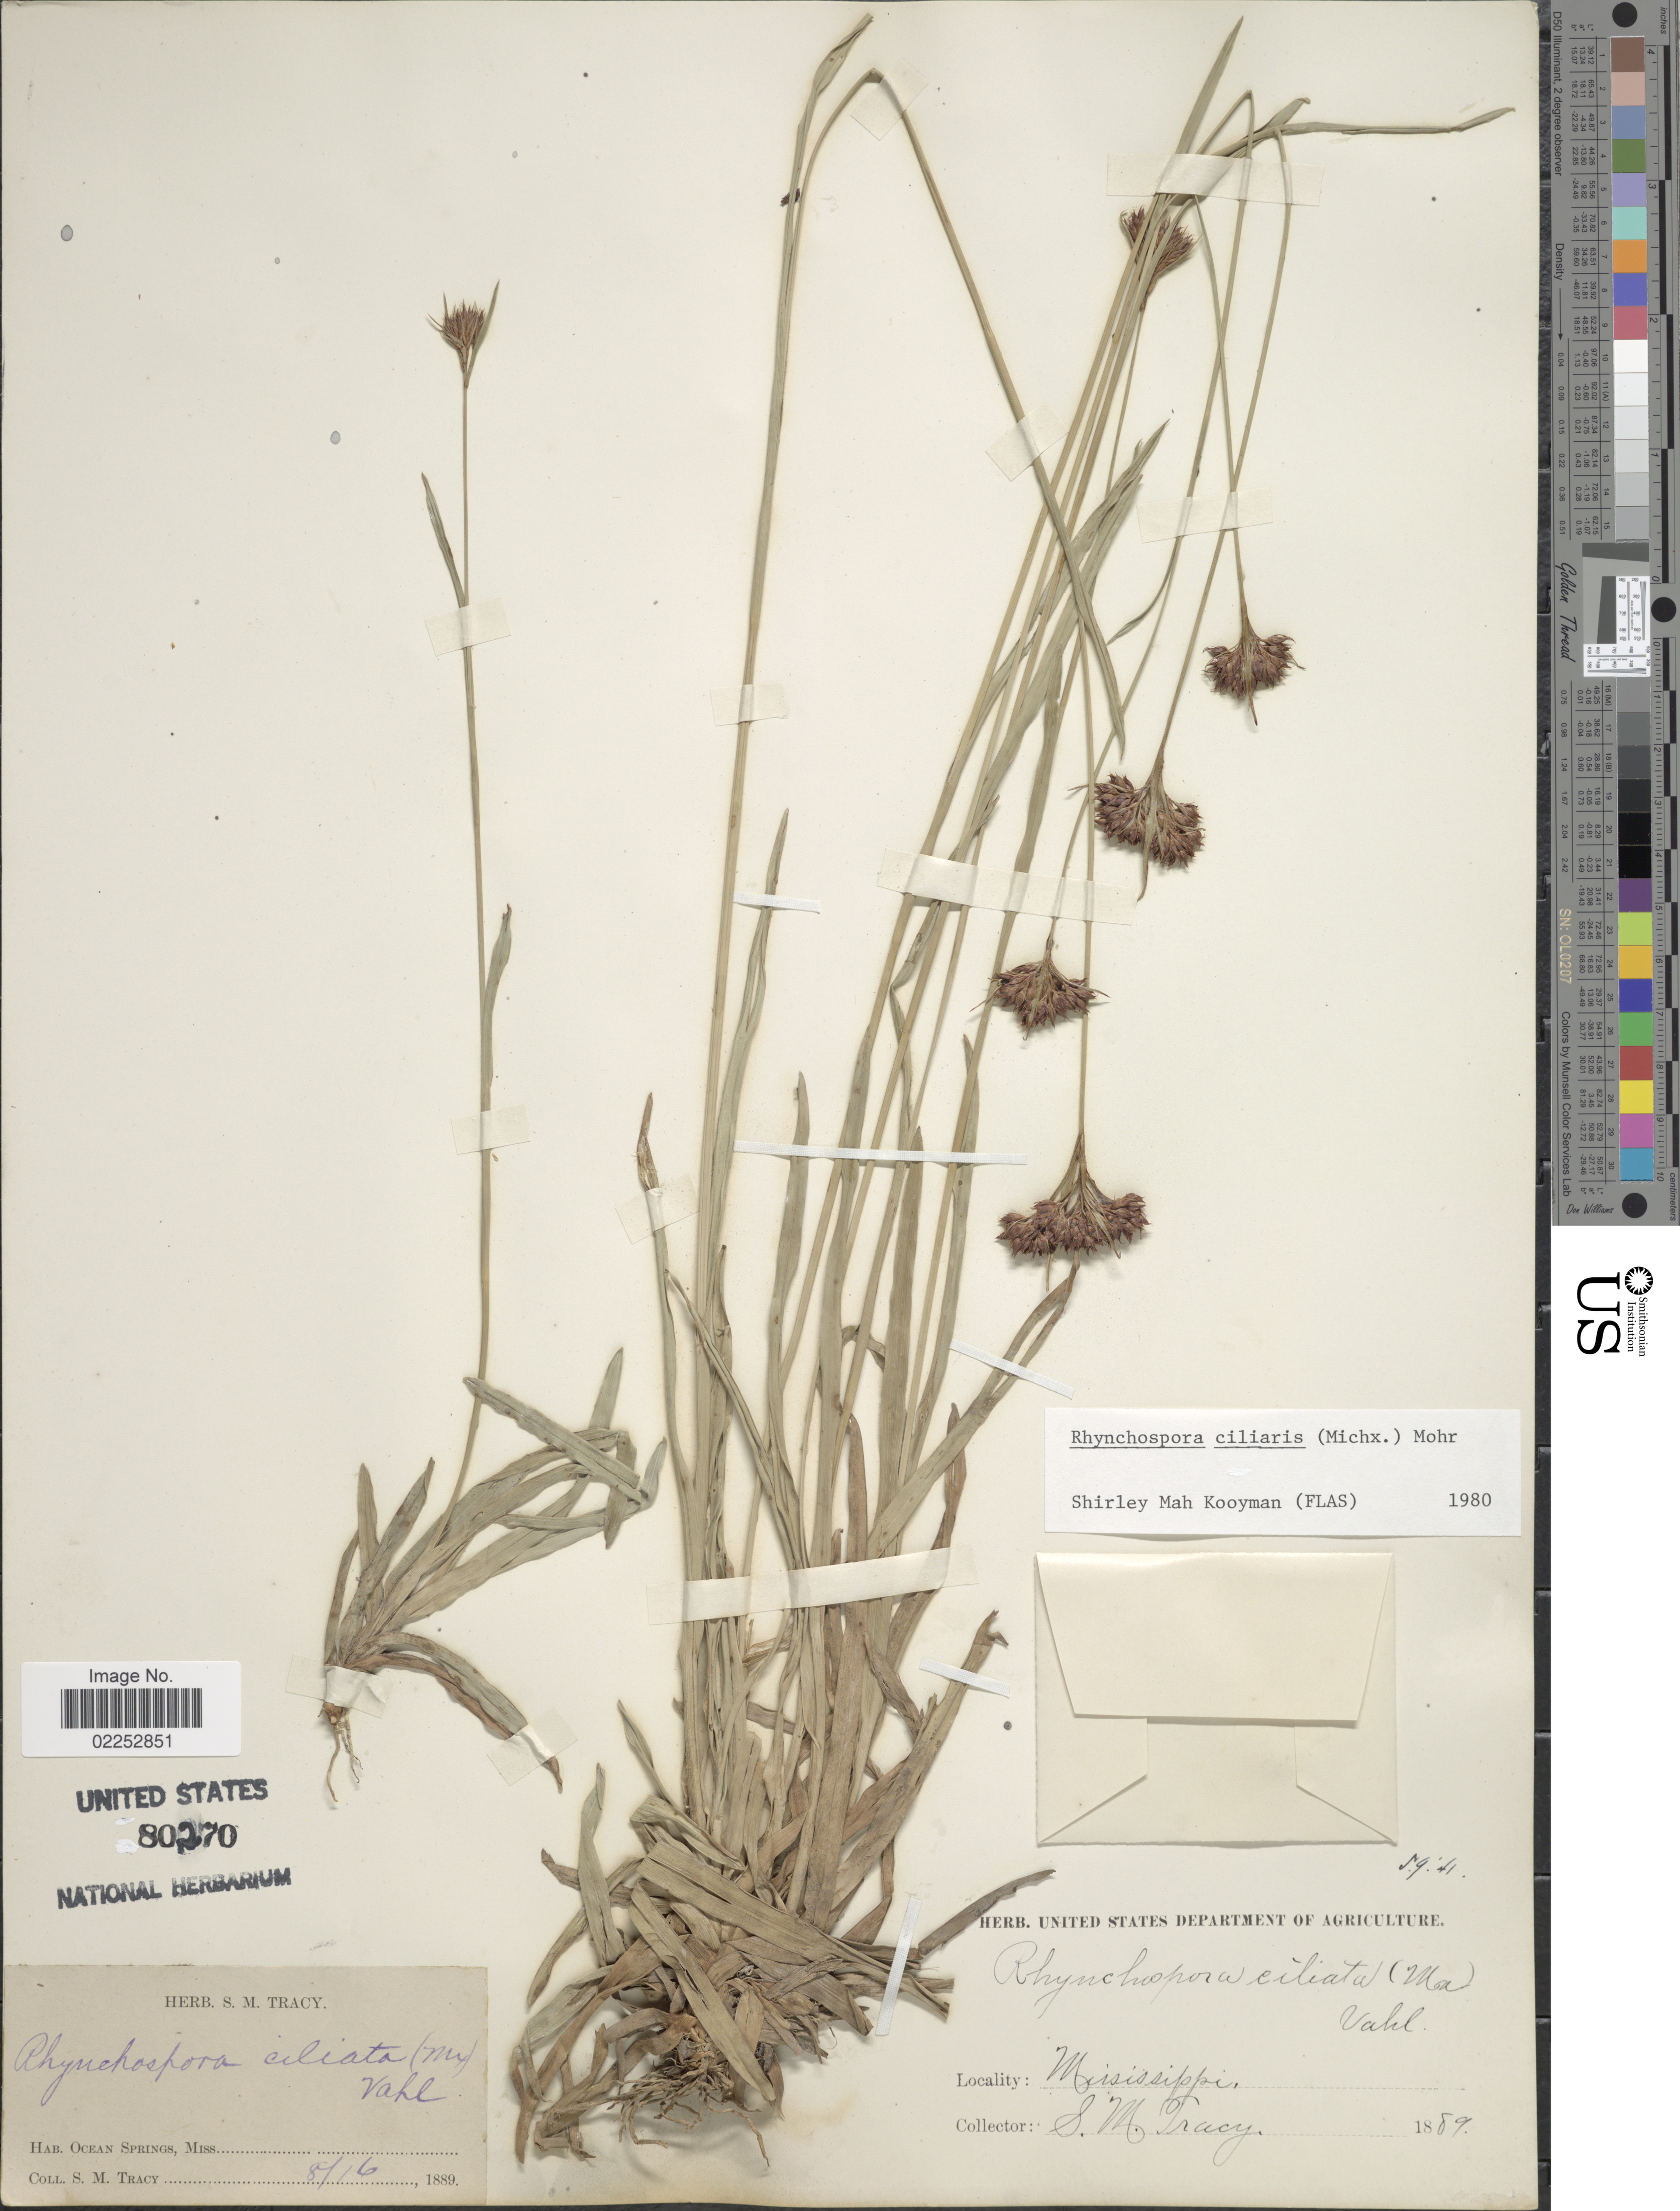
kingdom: Plantae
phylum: Tracheophyta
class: Liliopsida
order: Poales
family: Cyperaceae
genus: Rhynchospora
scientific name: Rhynchospora ciliaris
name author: (Michx.) C. Mohr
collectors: S. M. Tracy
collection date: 1889-08-16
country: United States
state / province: Mississippi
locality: Ocean Springs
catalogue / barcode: US 80270